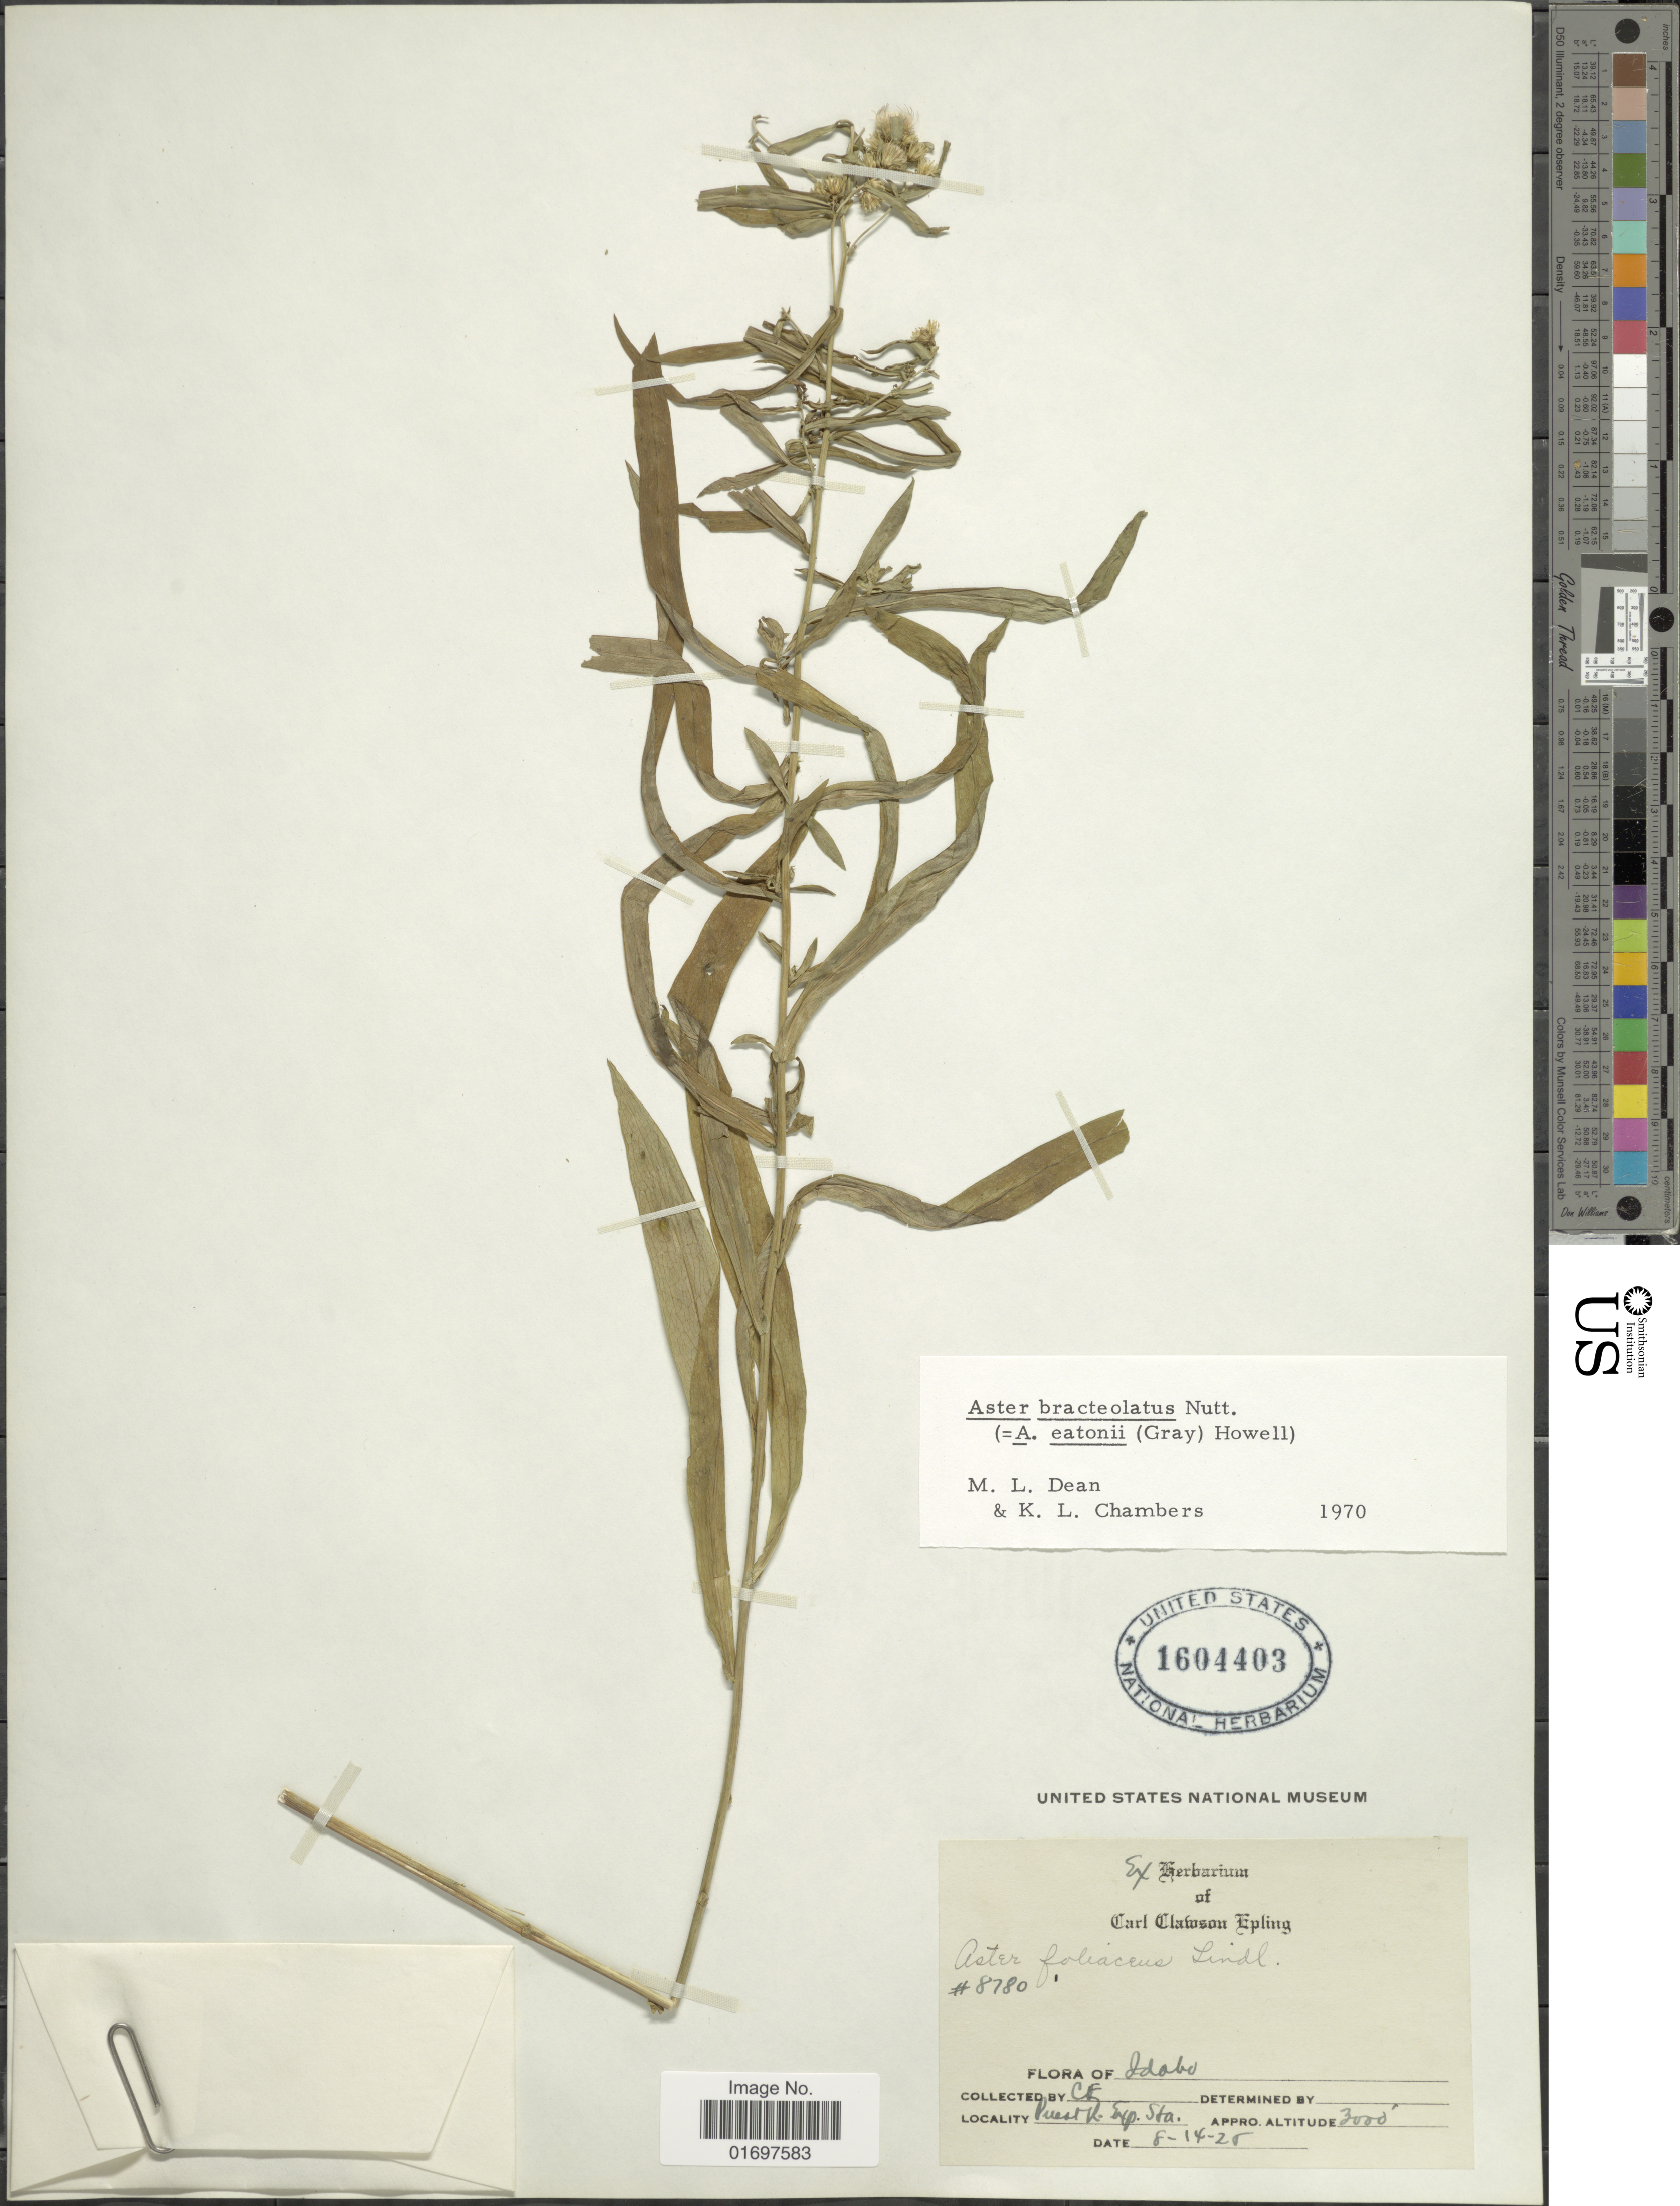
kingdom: Plantae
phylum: Tracheophyta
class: Magnoliopsida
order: Asterales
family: Asteraceae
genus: Symphyotrichum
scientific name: Symphyotrichum bracteolatum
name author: (Nutt.) G.L. Nesom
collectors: C. C. Epling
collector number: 8780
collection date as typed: Transcribed d/m/y: 14/8/25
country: United States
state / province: Idaho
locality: Idaho. Priest [illegible text] Exp. Sta.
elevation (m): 914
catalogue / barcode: US 1604403